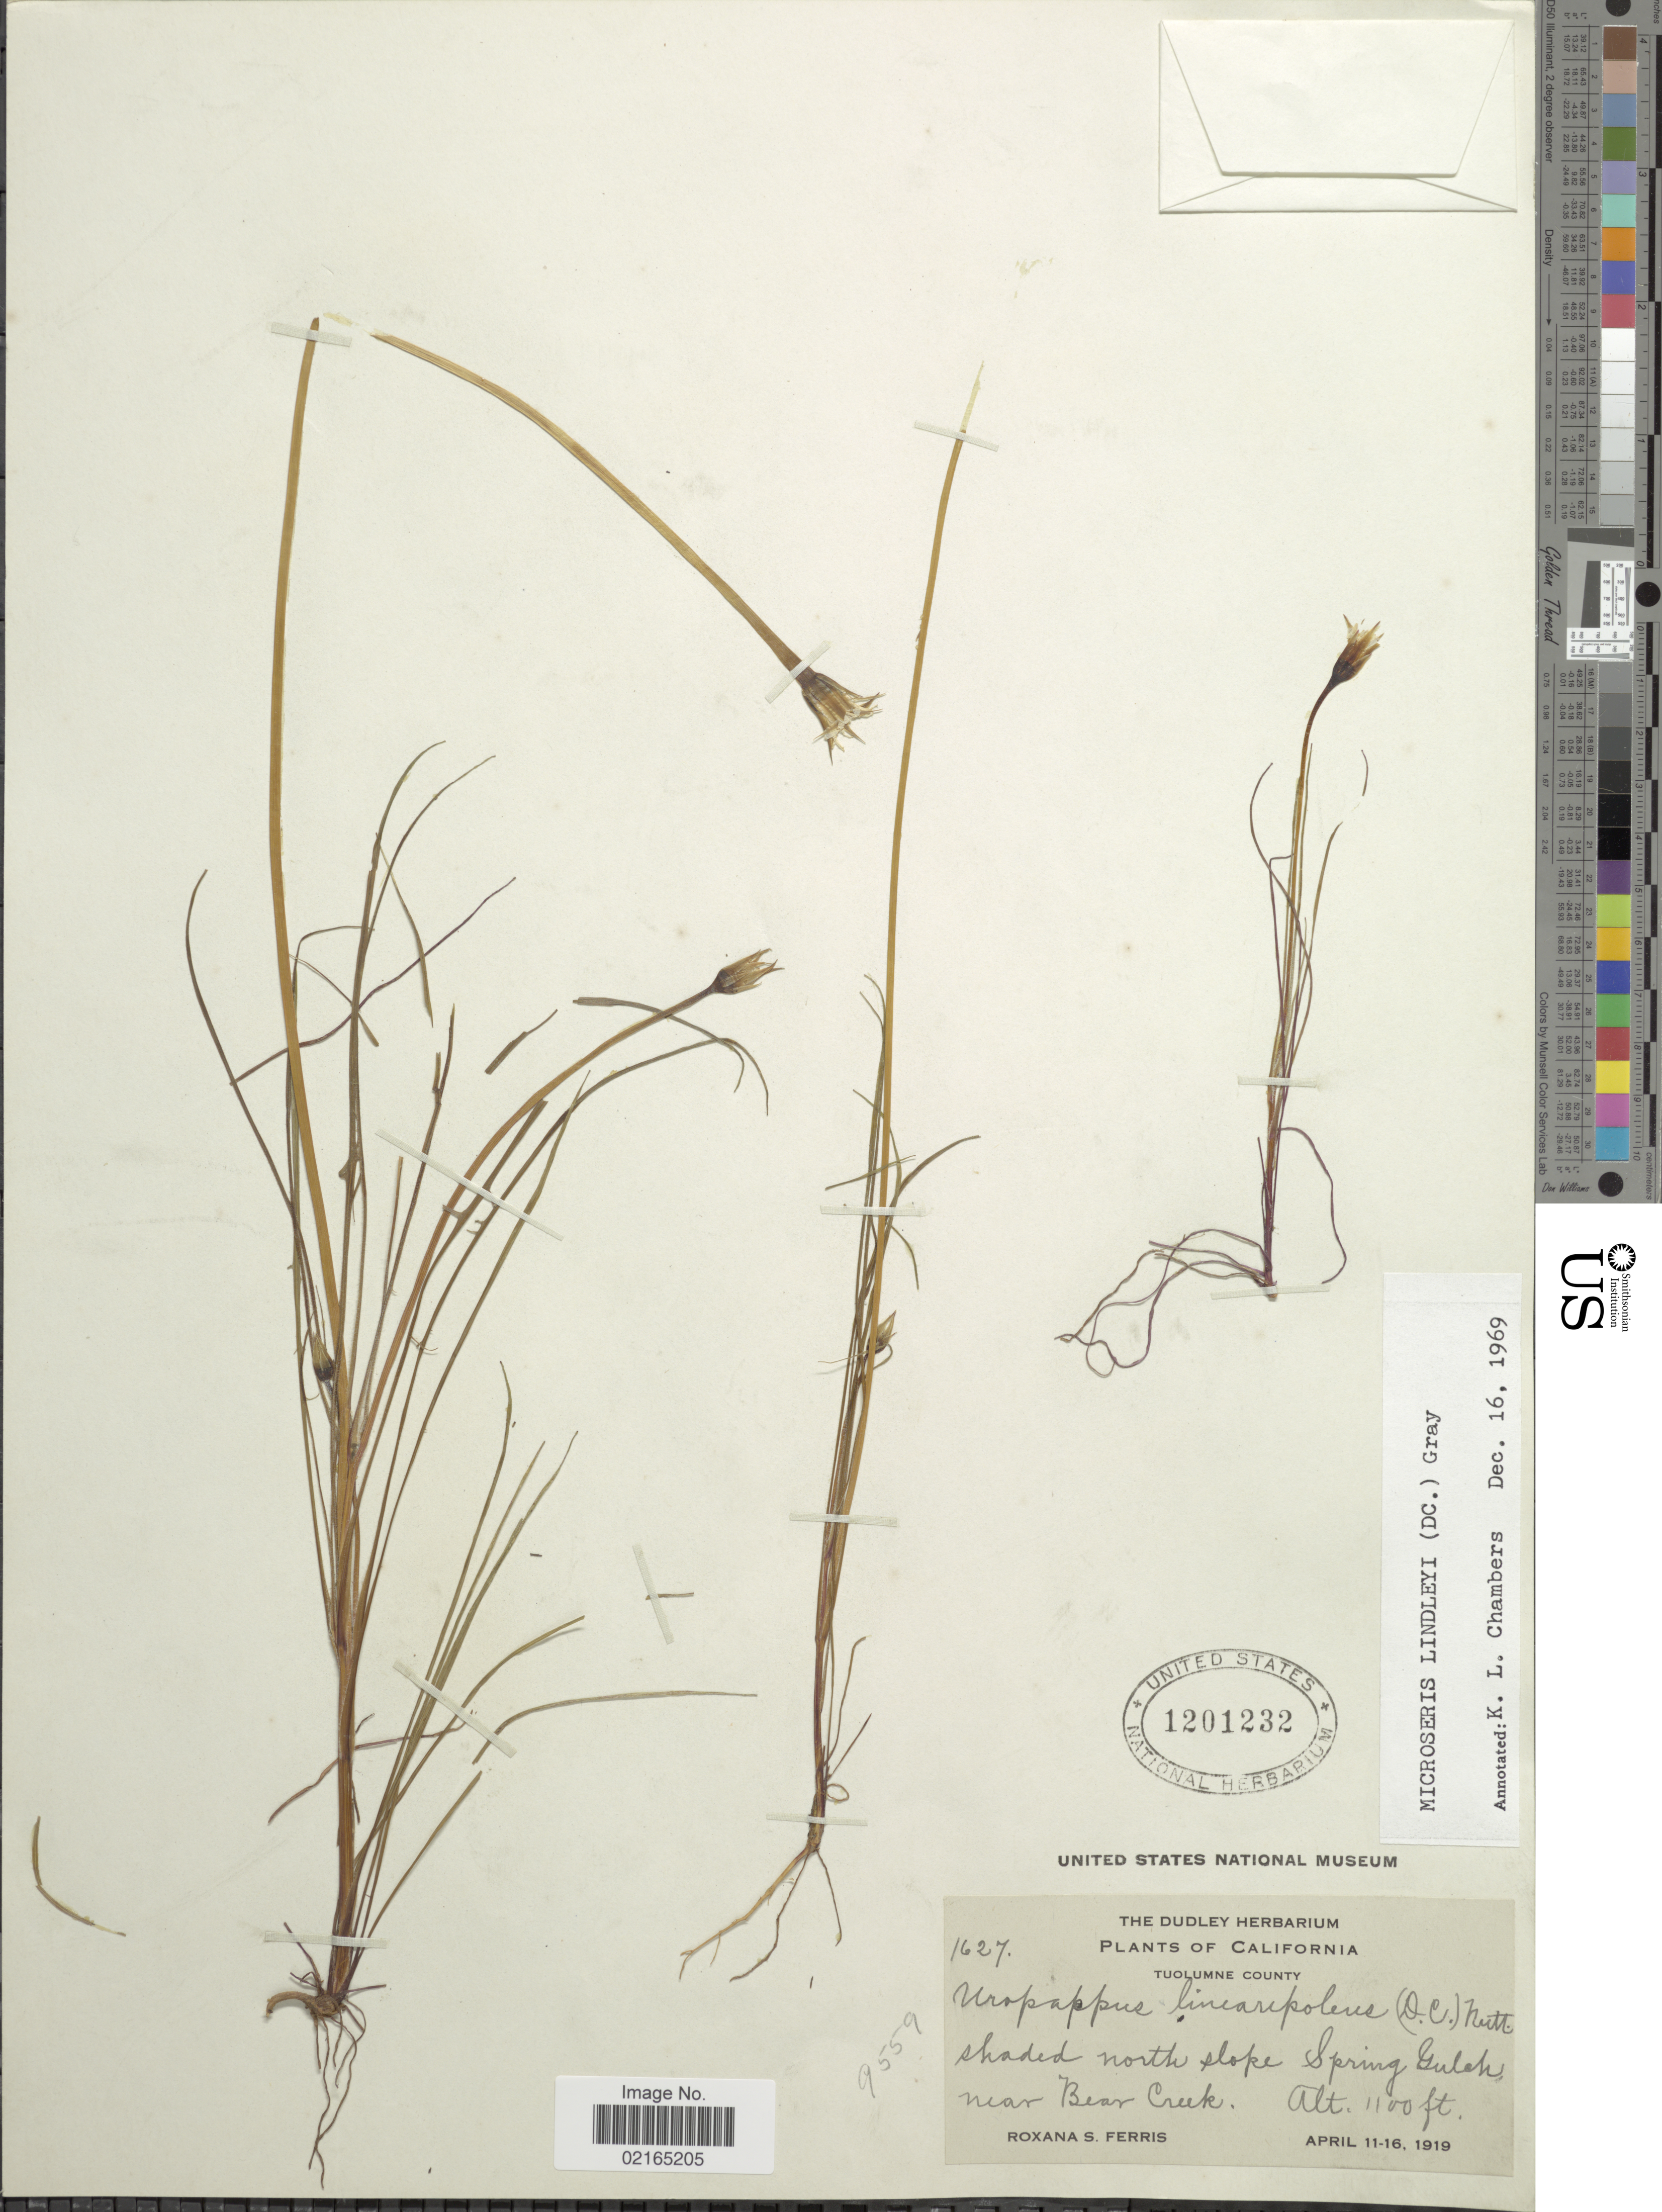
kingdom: Plantae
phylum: Tracheophyta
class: Magnoliopsida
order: Asterales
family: Asteraceae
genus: Uropappus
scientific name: Uropappus lindleyi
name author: (DC.) Nutt.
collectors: R. S. Ferris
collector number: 1627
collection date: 1919-04-11/1919-04-16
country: United States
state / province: California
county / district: Tuolumne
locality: Tuolumne County, shaded north slope Spring Gulch near Bear Creek.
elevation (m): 335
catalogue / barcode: US 1201232